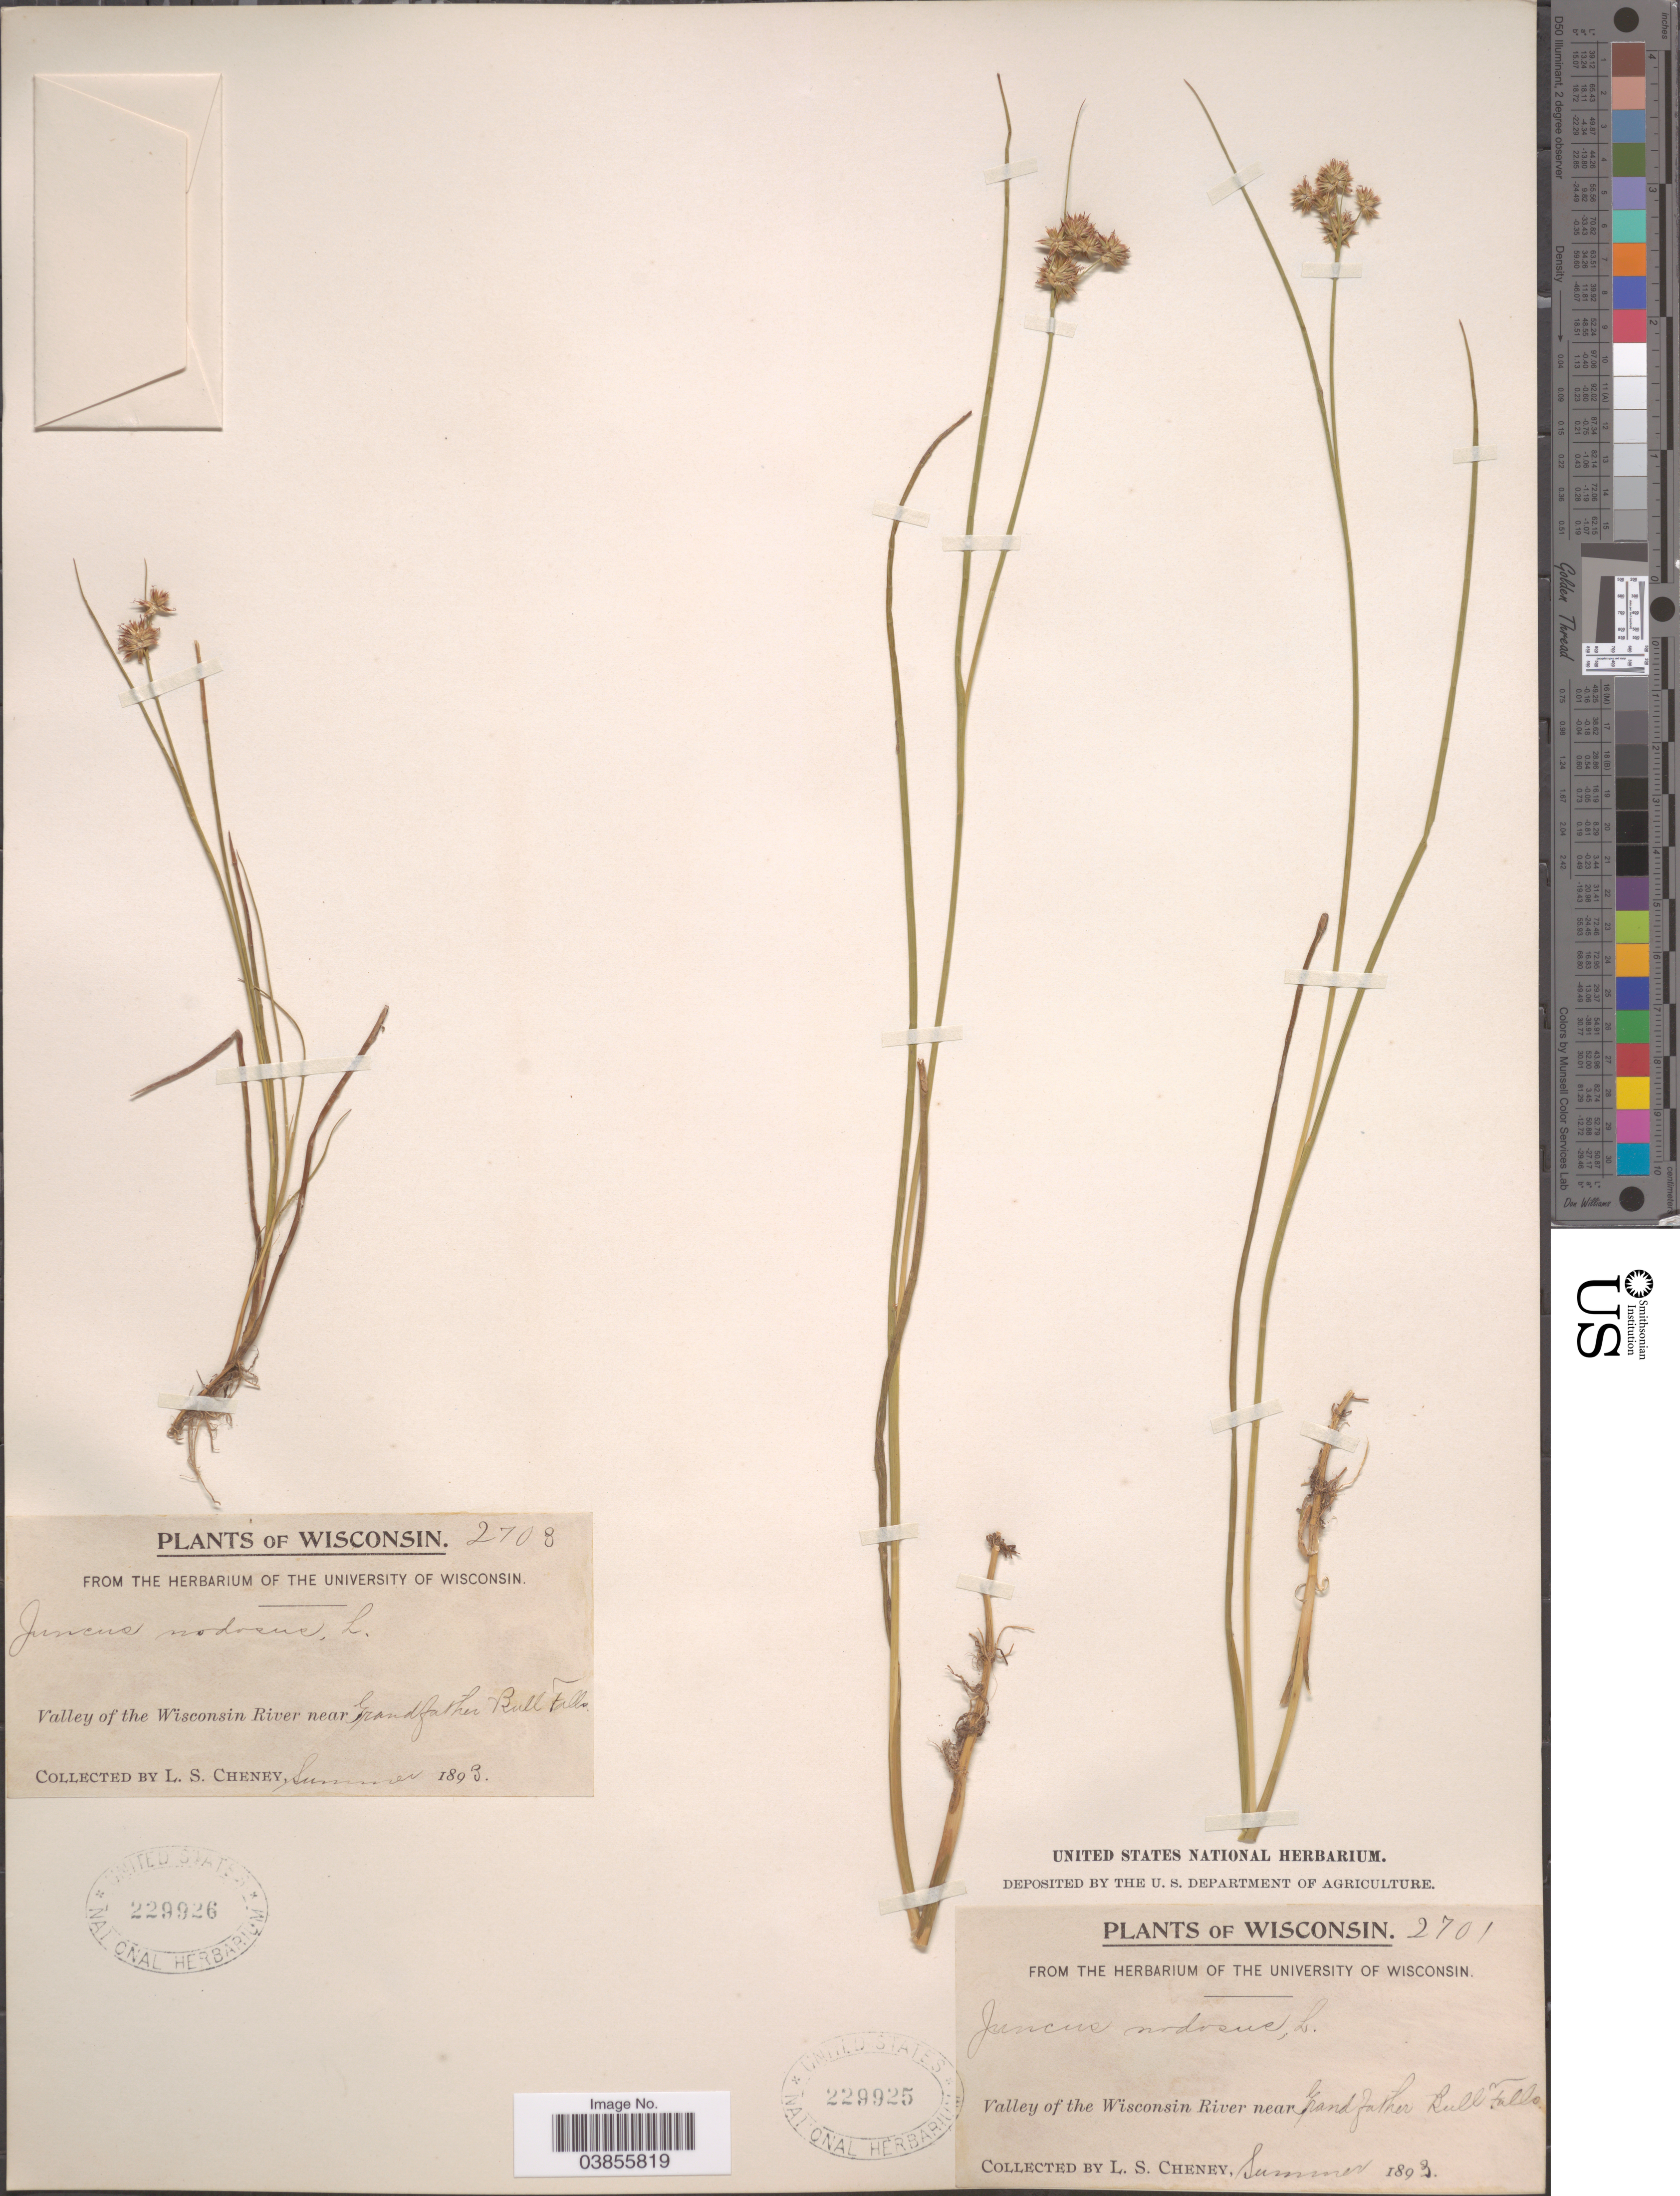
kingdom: Plantae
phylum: Tracheophyta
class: Liliopsida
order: Poales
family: Juncaceae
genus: Juncus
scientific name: Juncus nodosus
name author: L.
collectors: L. Cheney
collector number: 2708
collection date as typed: Summer 1893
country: United States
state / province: Wisconsin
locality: Valley of the Wisconsin River near Grand father Bull Falls.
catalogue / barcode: US 229926-2